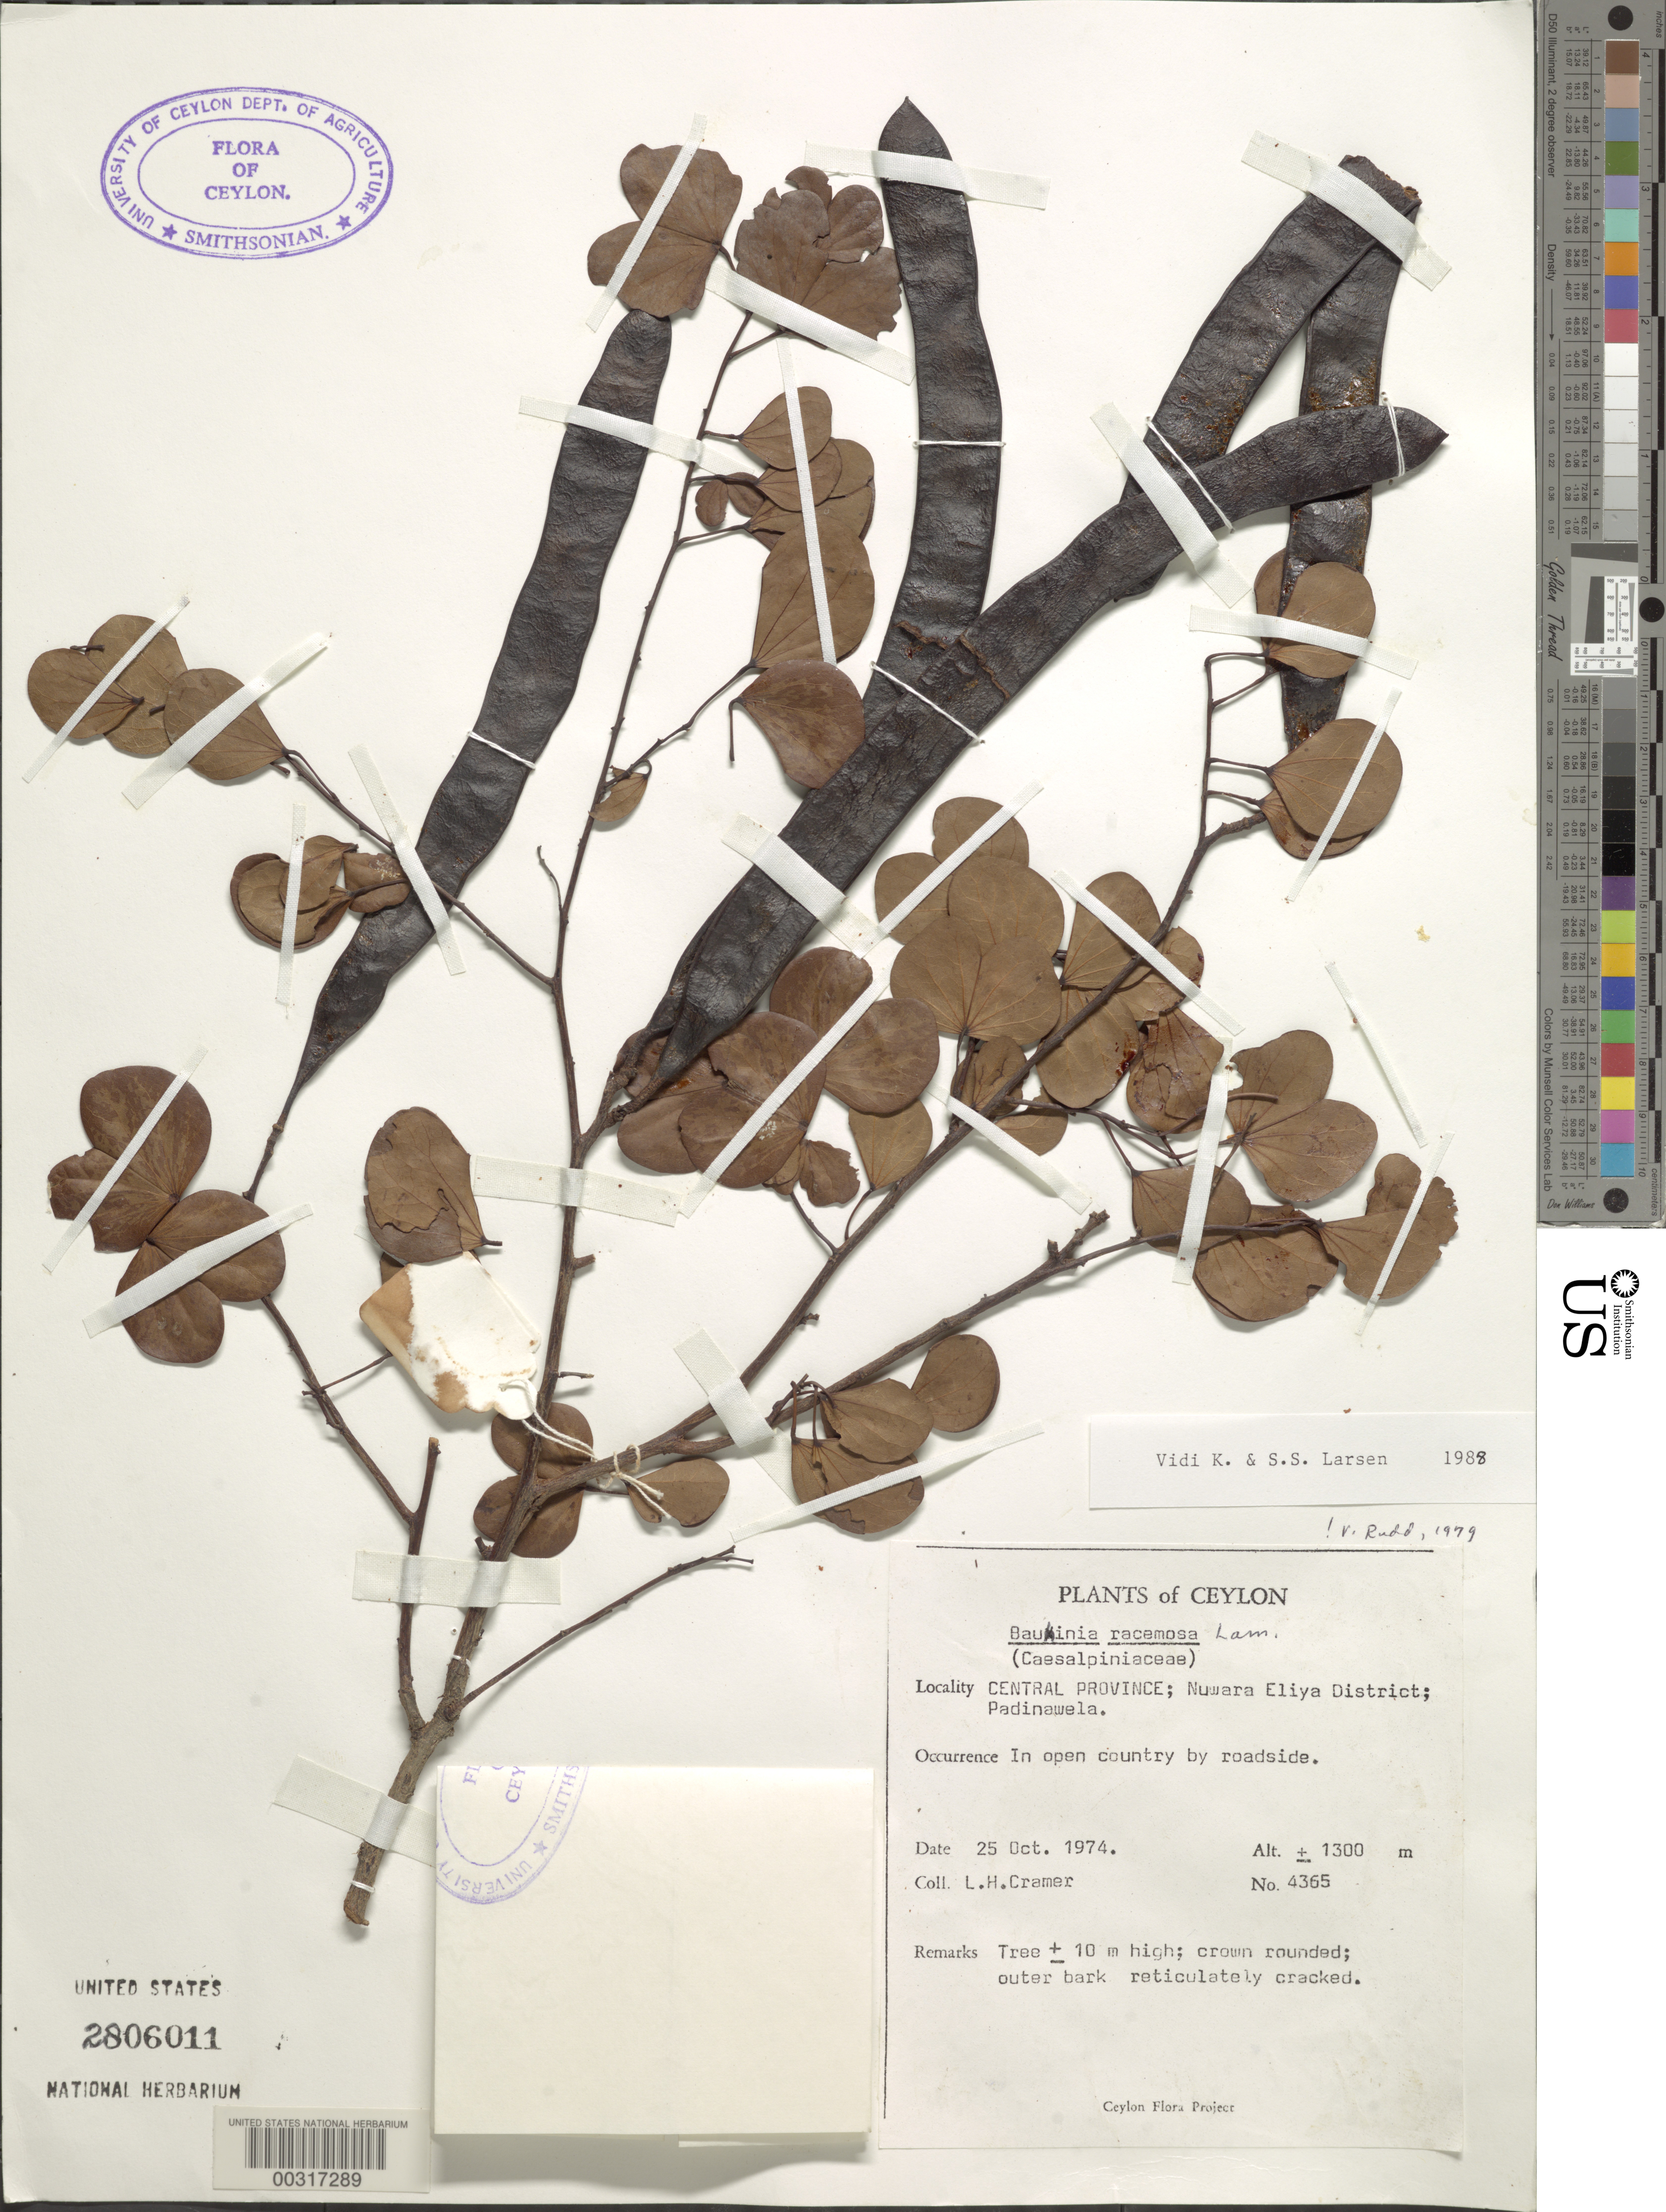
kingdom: Plantae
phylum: Tracheophyta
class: Magnoliopsida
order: Fabales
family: Fabaceae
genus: Bauhinia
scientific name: Bauhinia racemosa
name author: Lam.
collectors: L. H. Cramer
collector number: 4365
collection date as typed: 25 Oct 1974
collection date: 1974-10-25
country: Sri Lanka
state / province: Central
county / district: Nuwara Eliya Dist.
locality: Padinawela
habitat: In open country by roadside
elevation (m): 1300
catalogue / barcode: US 2806011